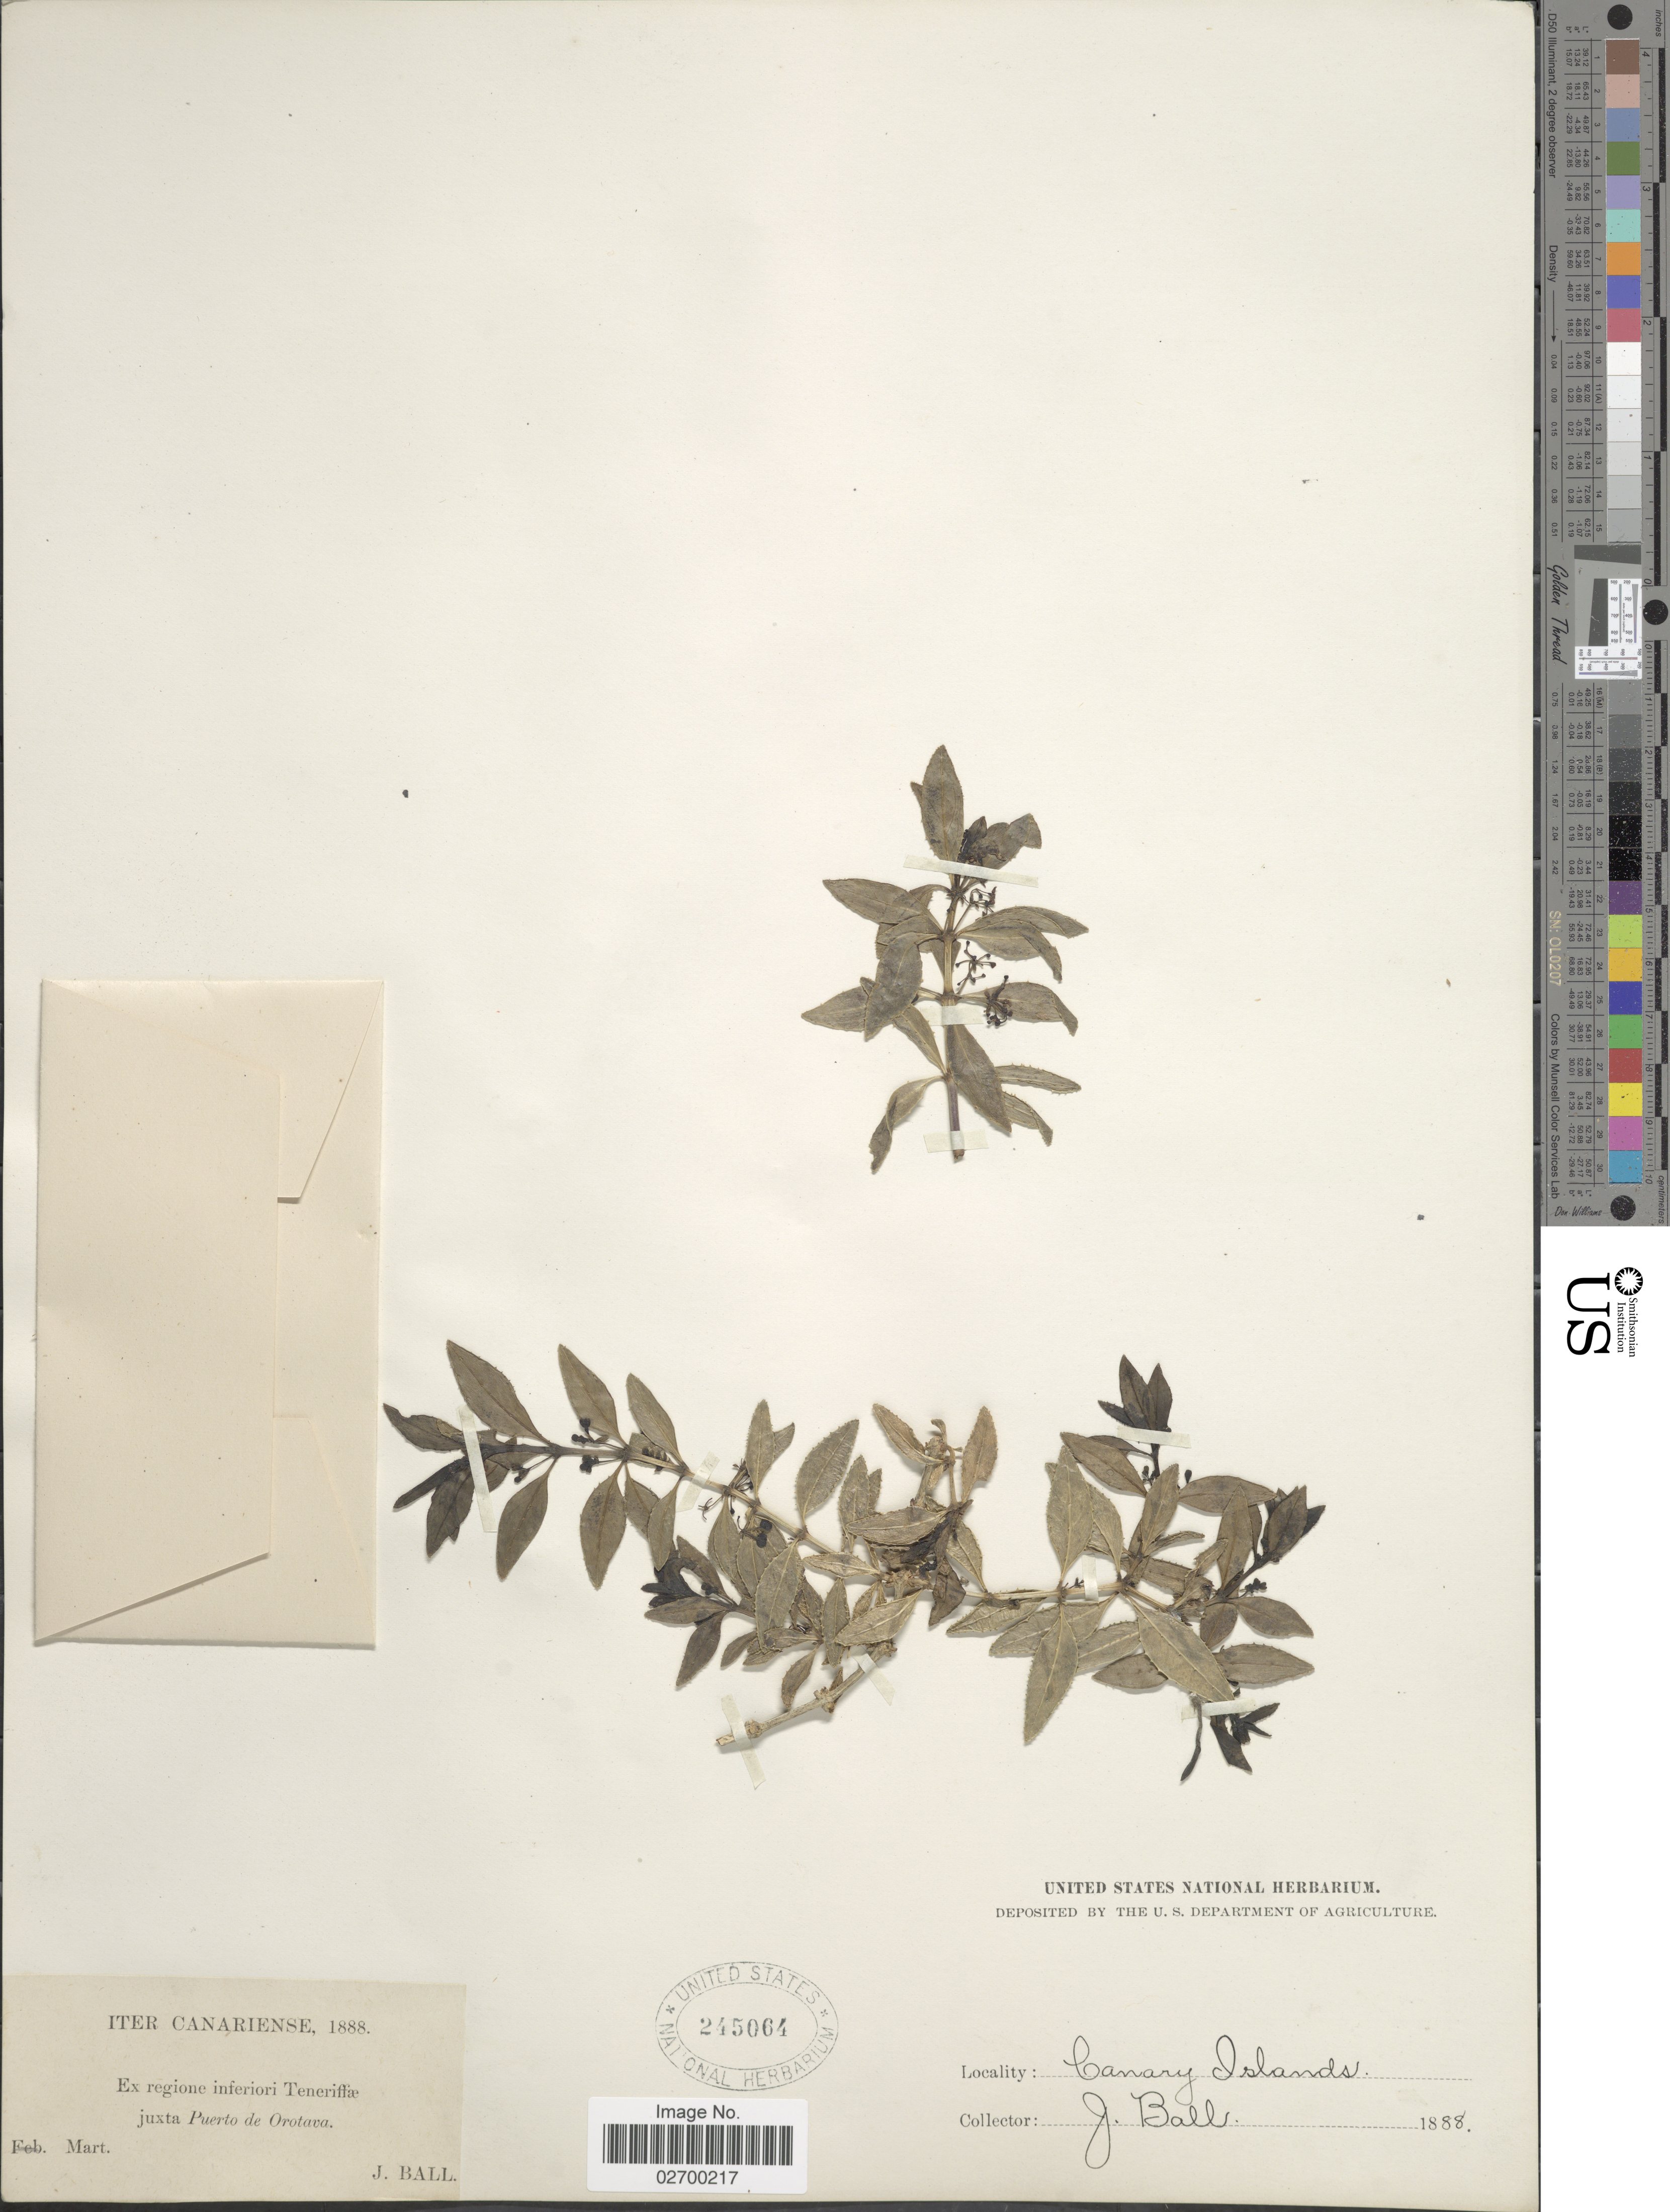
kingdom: Plantae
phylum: Tracheophyta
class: Magnoliopsida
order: Gentianales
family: Rubiaceae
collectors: J. Ball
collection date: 1888-03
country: Spain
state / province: Canarias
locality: Iter Canariense. Regione inferiori Teneriffae juxta Puerto de Orotava. Canary Islands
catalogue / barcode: US 245064